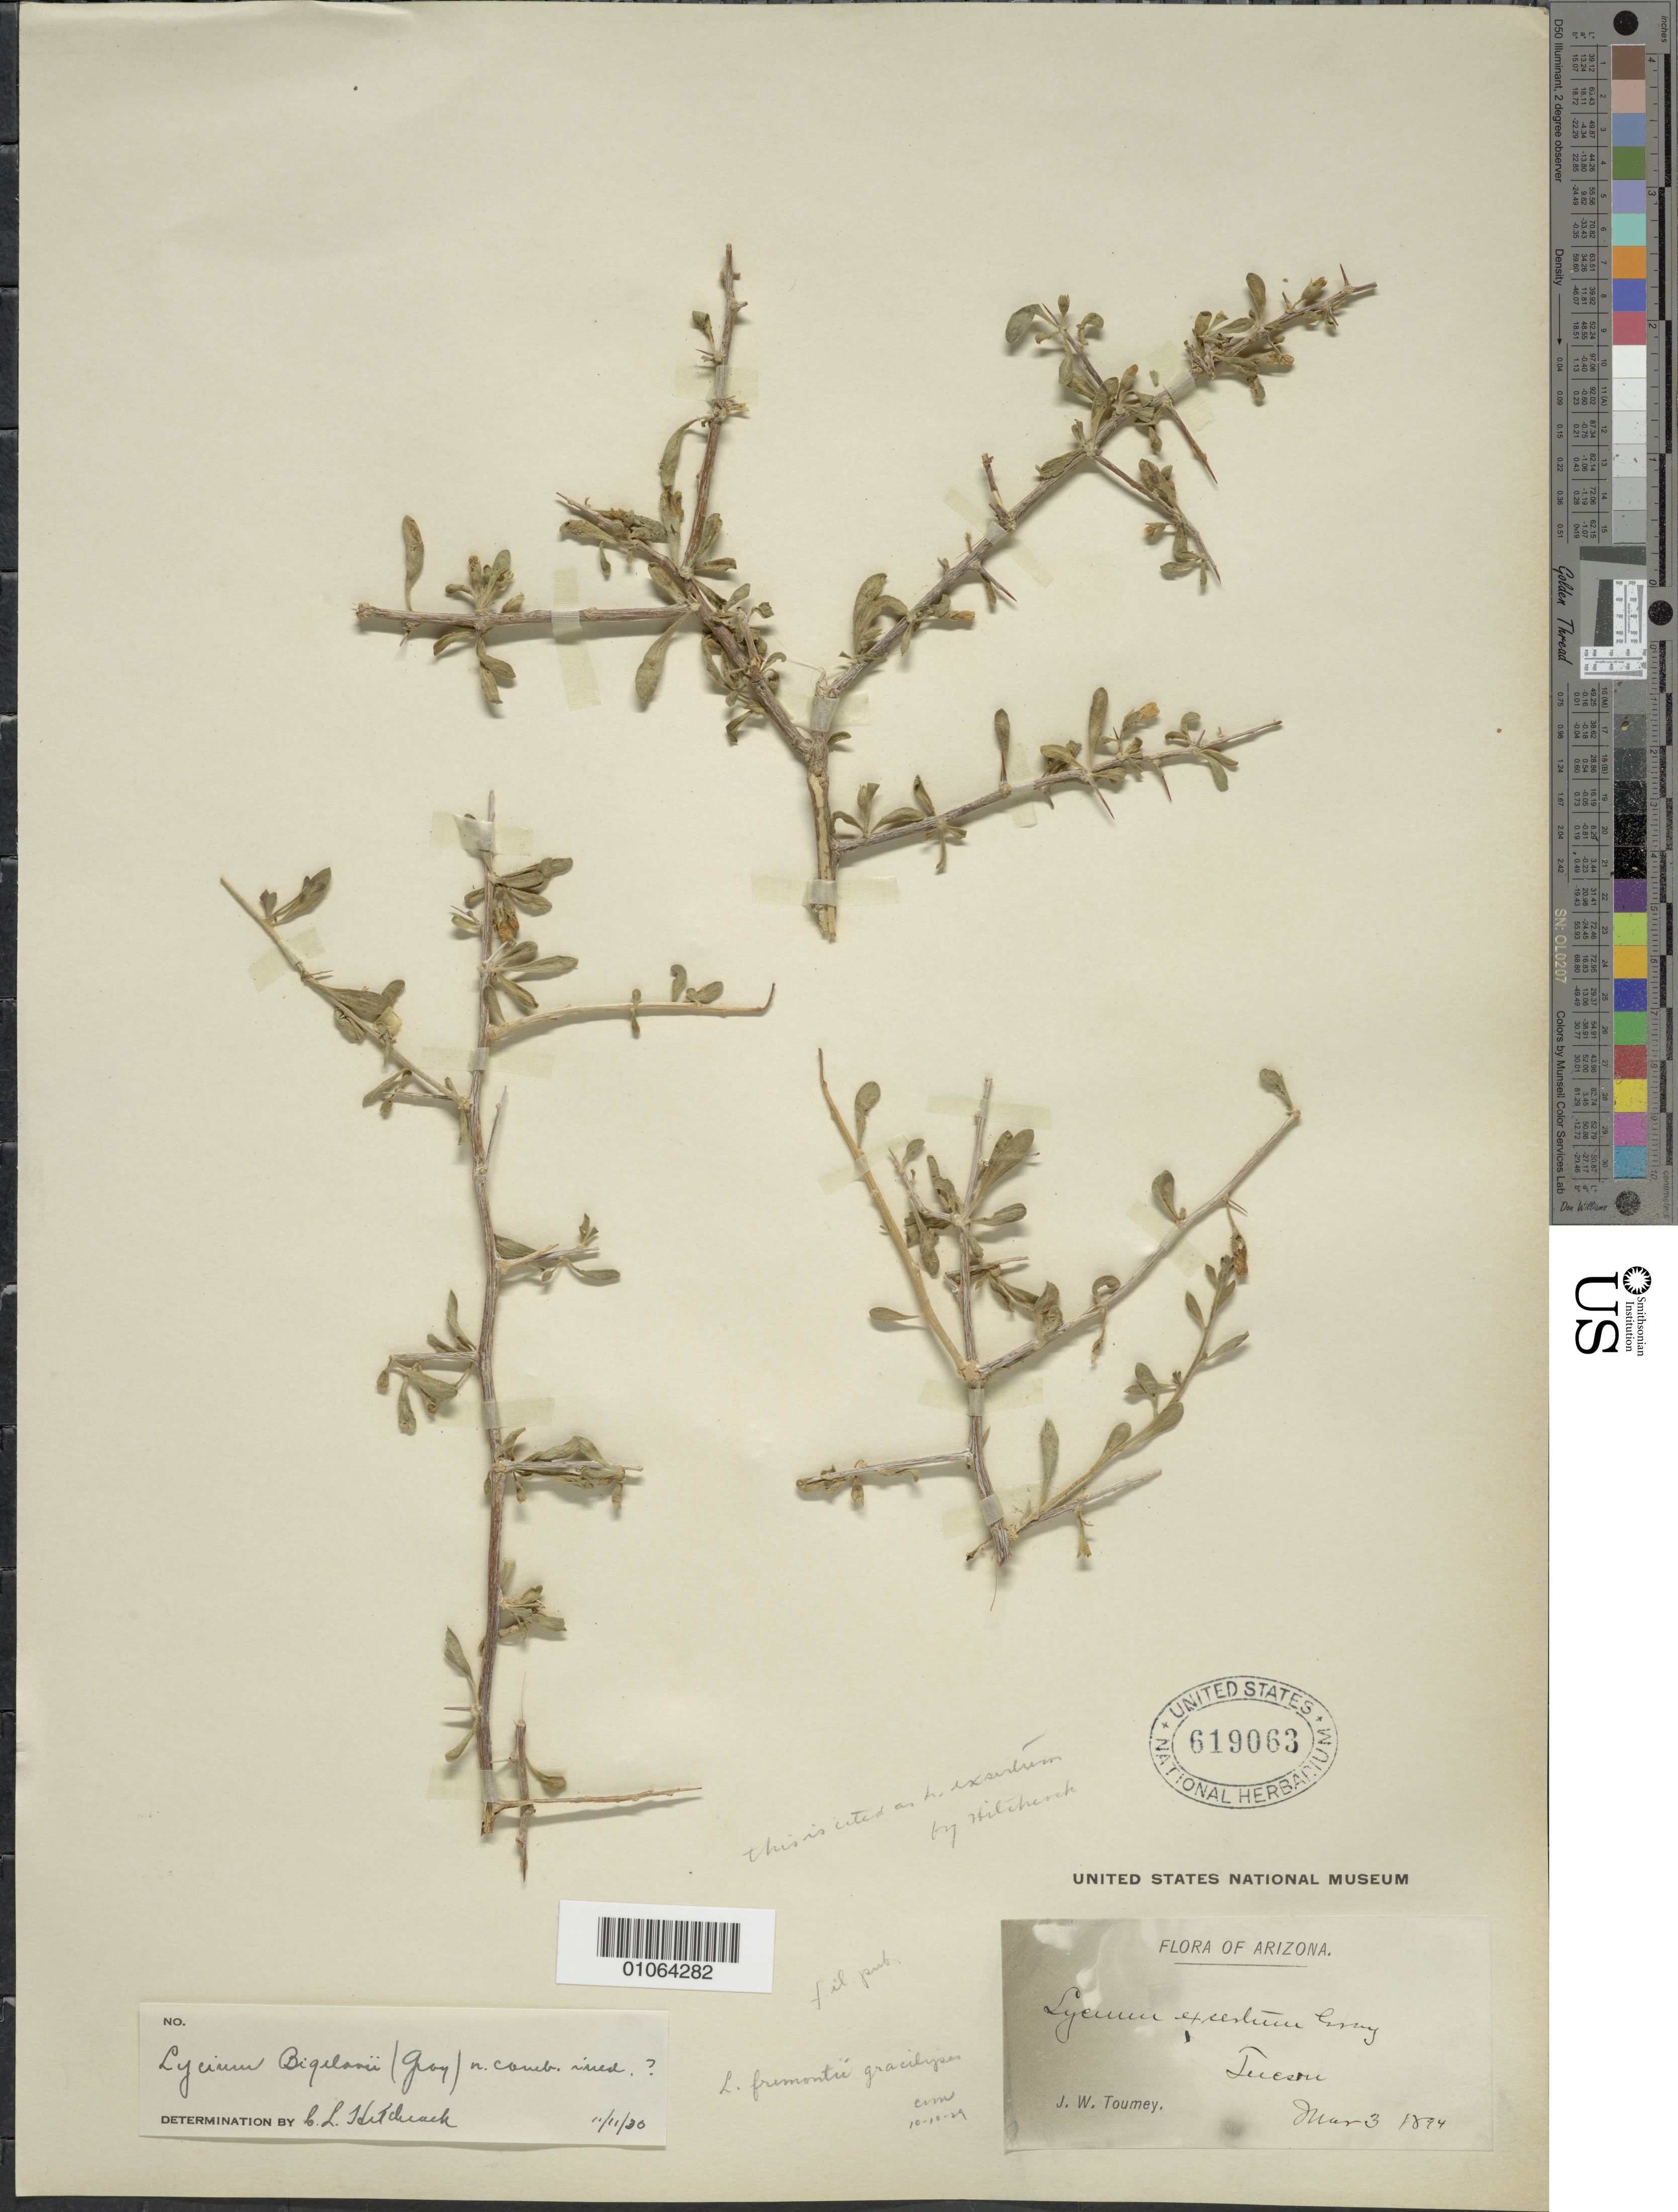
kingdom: Plantae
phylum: Tracheophyta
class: Magnoliopsida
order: Solanales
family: Solanaceae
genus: Lycium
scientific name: Lycium exsertum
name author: A. Gray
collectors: J. W. Toumey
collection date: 1894-03-03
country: United States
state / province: Arizona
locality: Tucson.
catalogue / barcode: US 619063